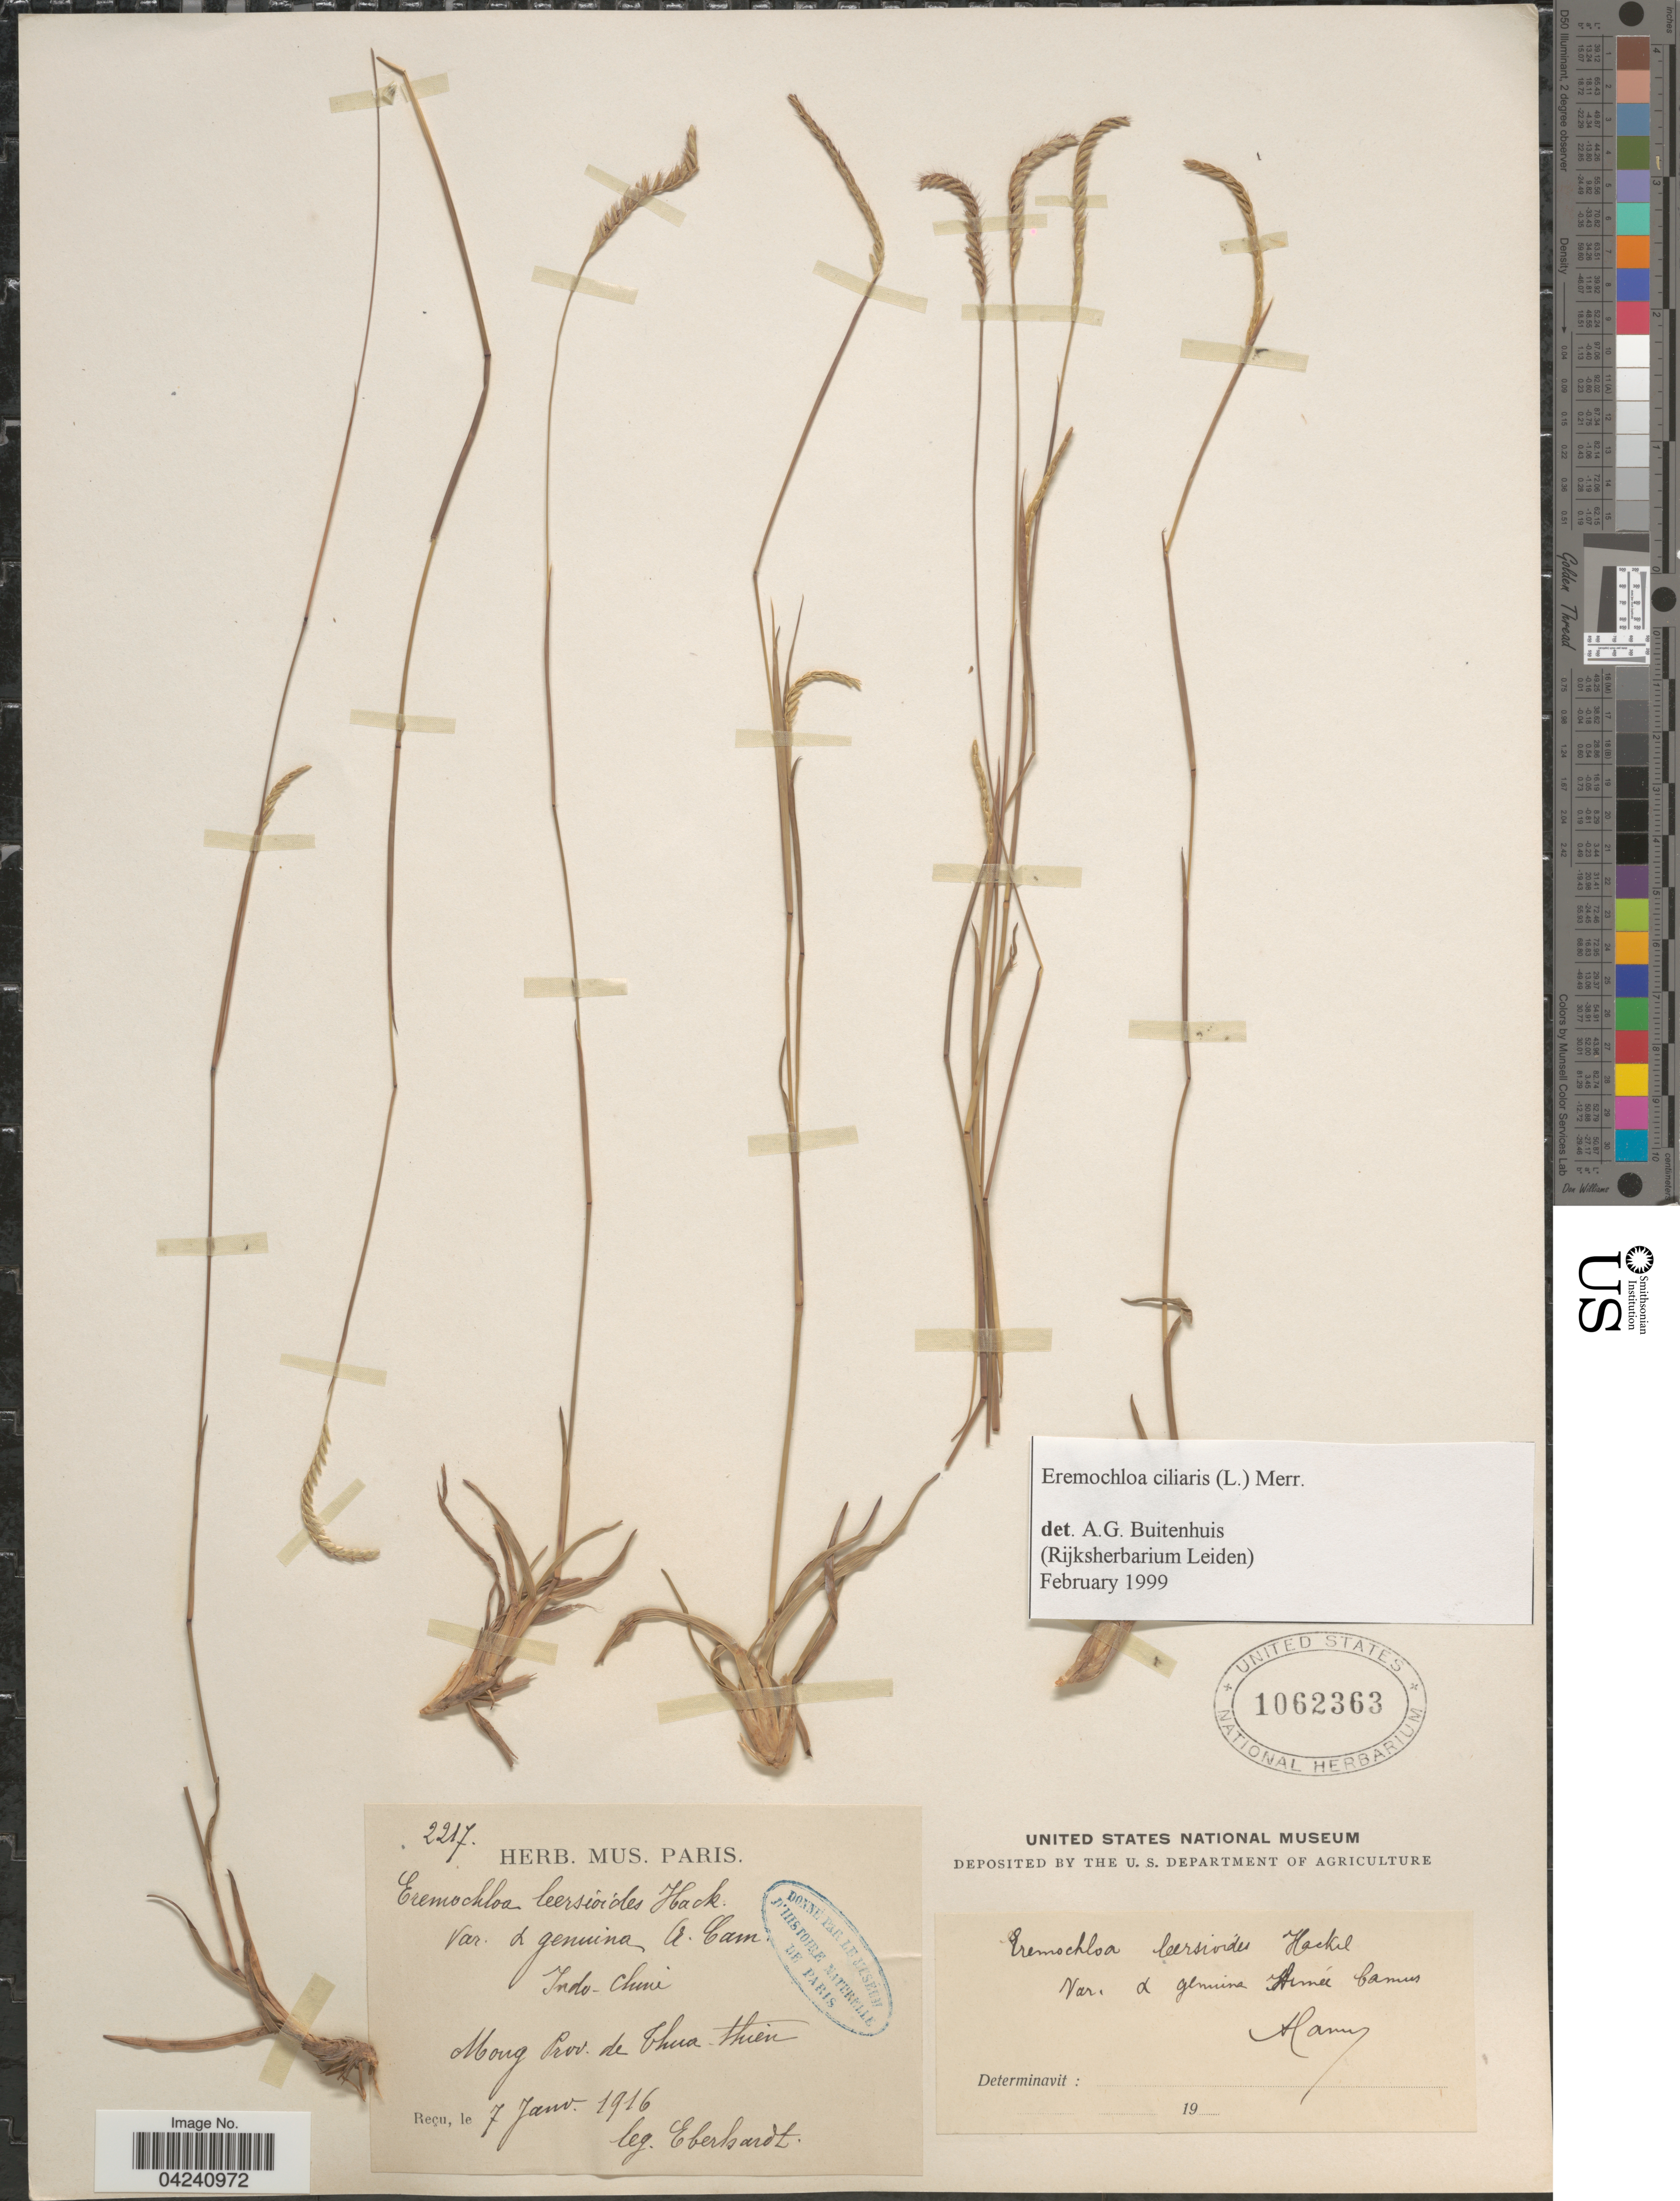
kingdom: Plantae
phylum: Tracheophyta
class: Liliopsida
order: Poales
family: Poaceae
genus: Eremochloa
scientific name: Eremochloa ciliaris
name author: (L.) Merr.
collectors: Eberhardt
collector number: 2217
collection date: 1916-01-07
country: Vietnam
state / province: Thua Thien-Hue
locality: Indo-Chine. Mong Prov. de Thua-thien.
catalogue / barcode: US 1062363